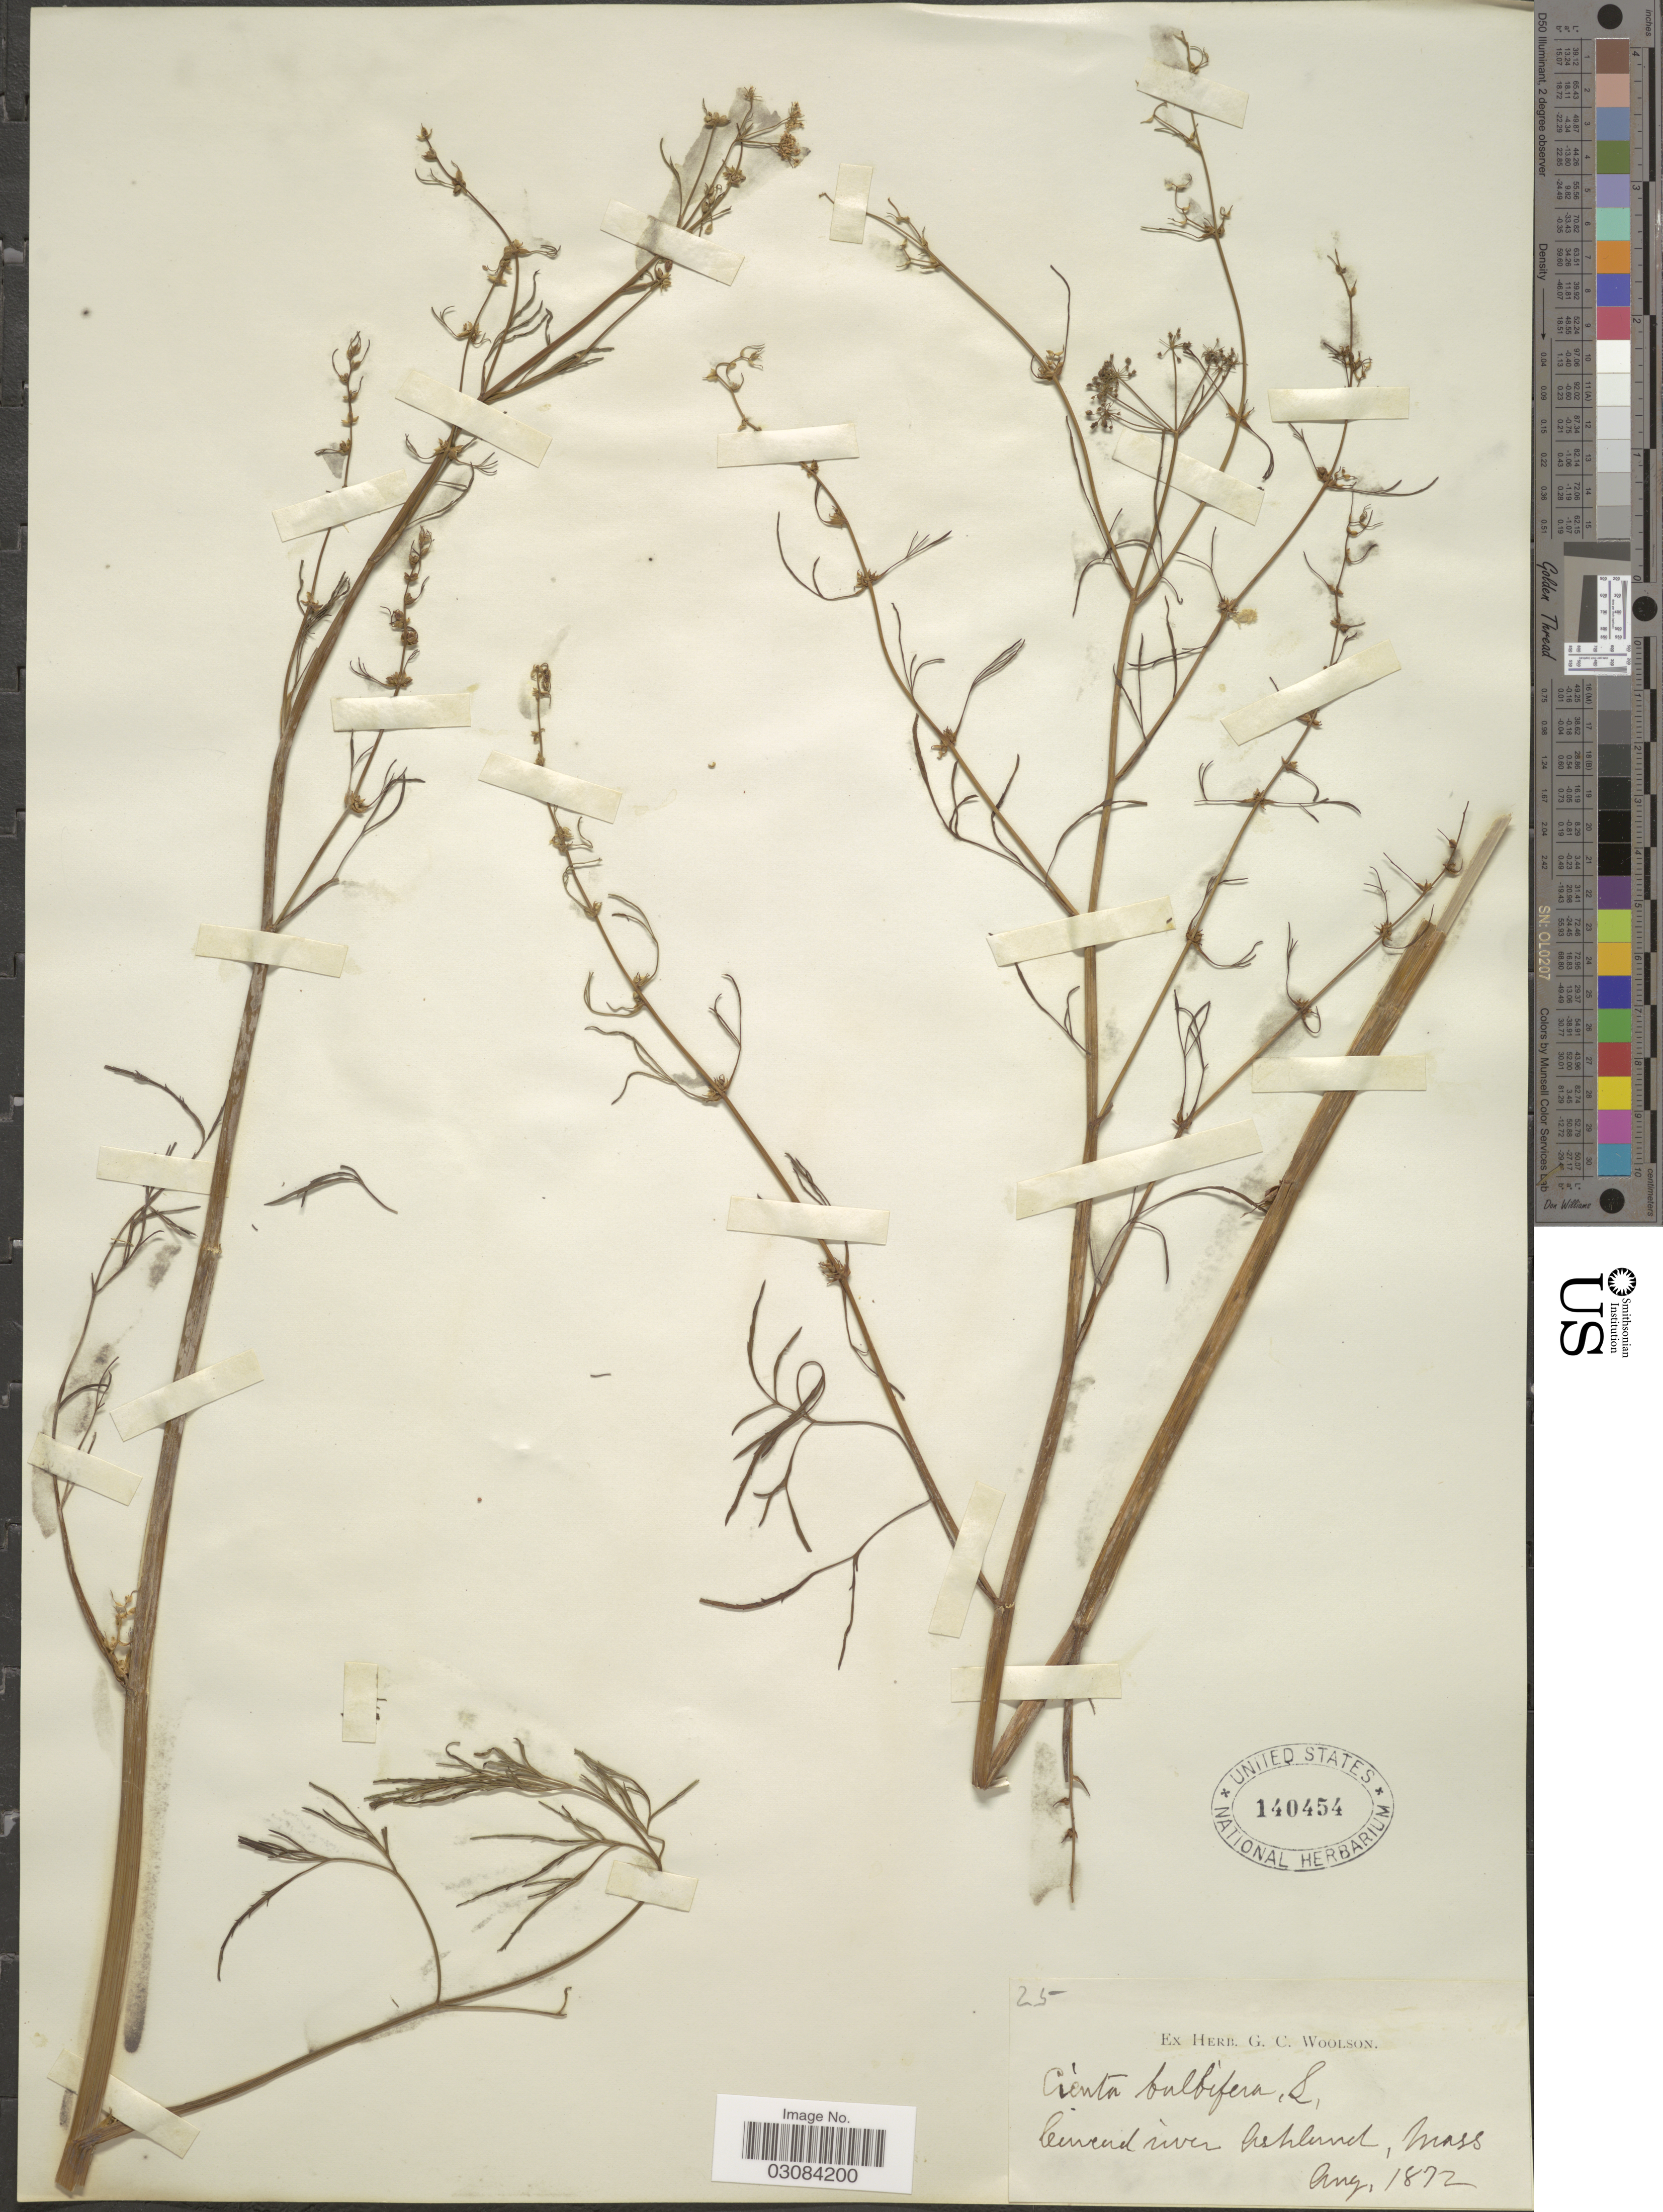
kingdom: Plantae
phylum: Tracheophyta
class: Magnoliopsida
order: Apiales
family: Apiaceae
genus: Cicuta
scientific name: Cicuta bulbifera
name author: L.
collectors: ex herb. G. C. Woolson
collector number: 25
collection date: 1872-08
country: United States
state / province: Massachusetts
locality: Leivend [interpreted] river Ashland.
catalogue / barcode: US 140454